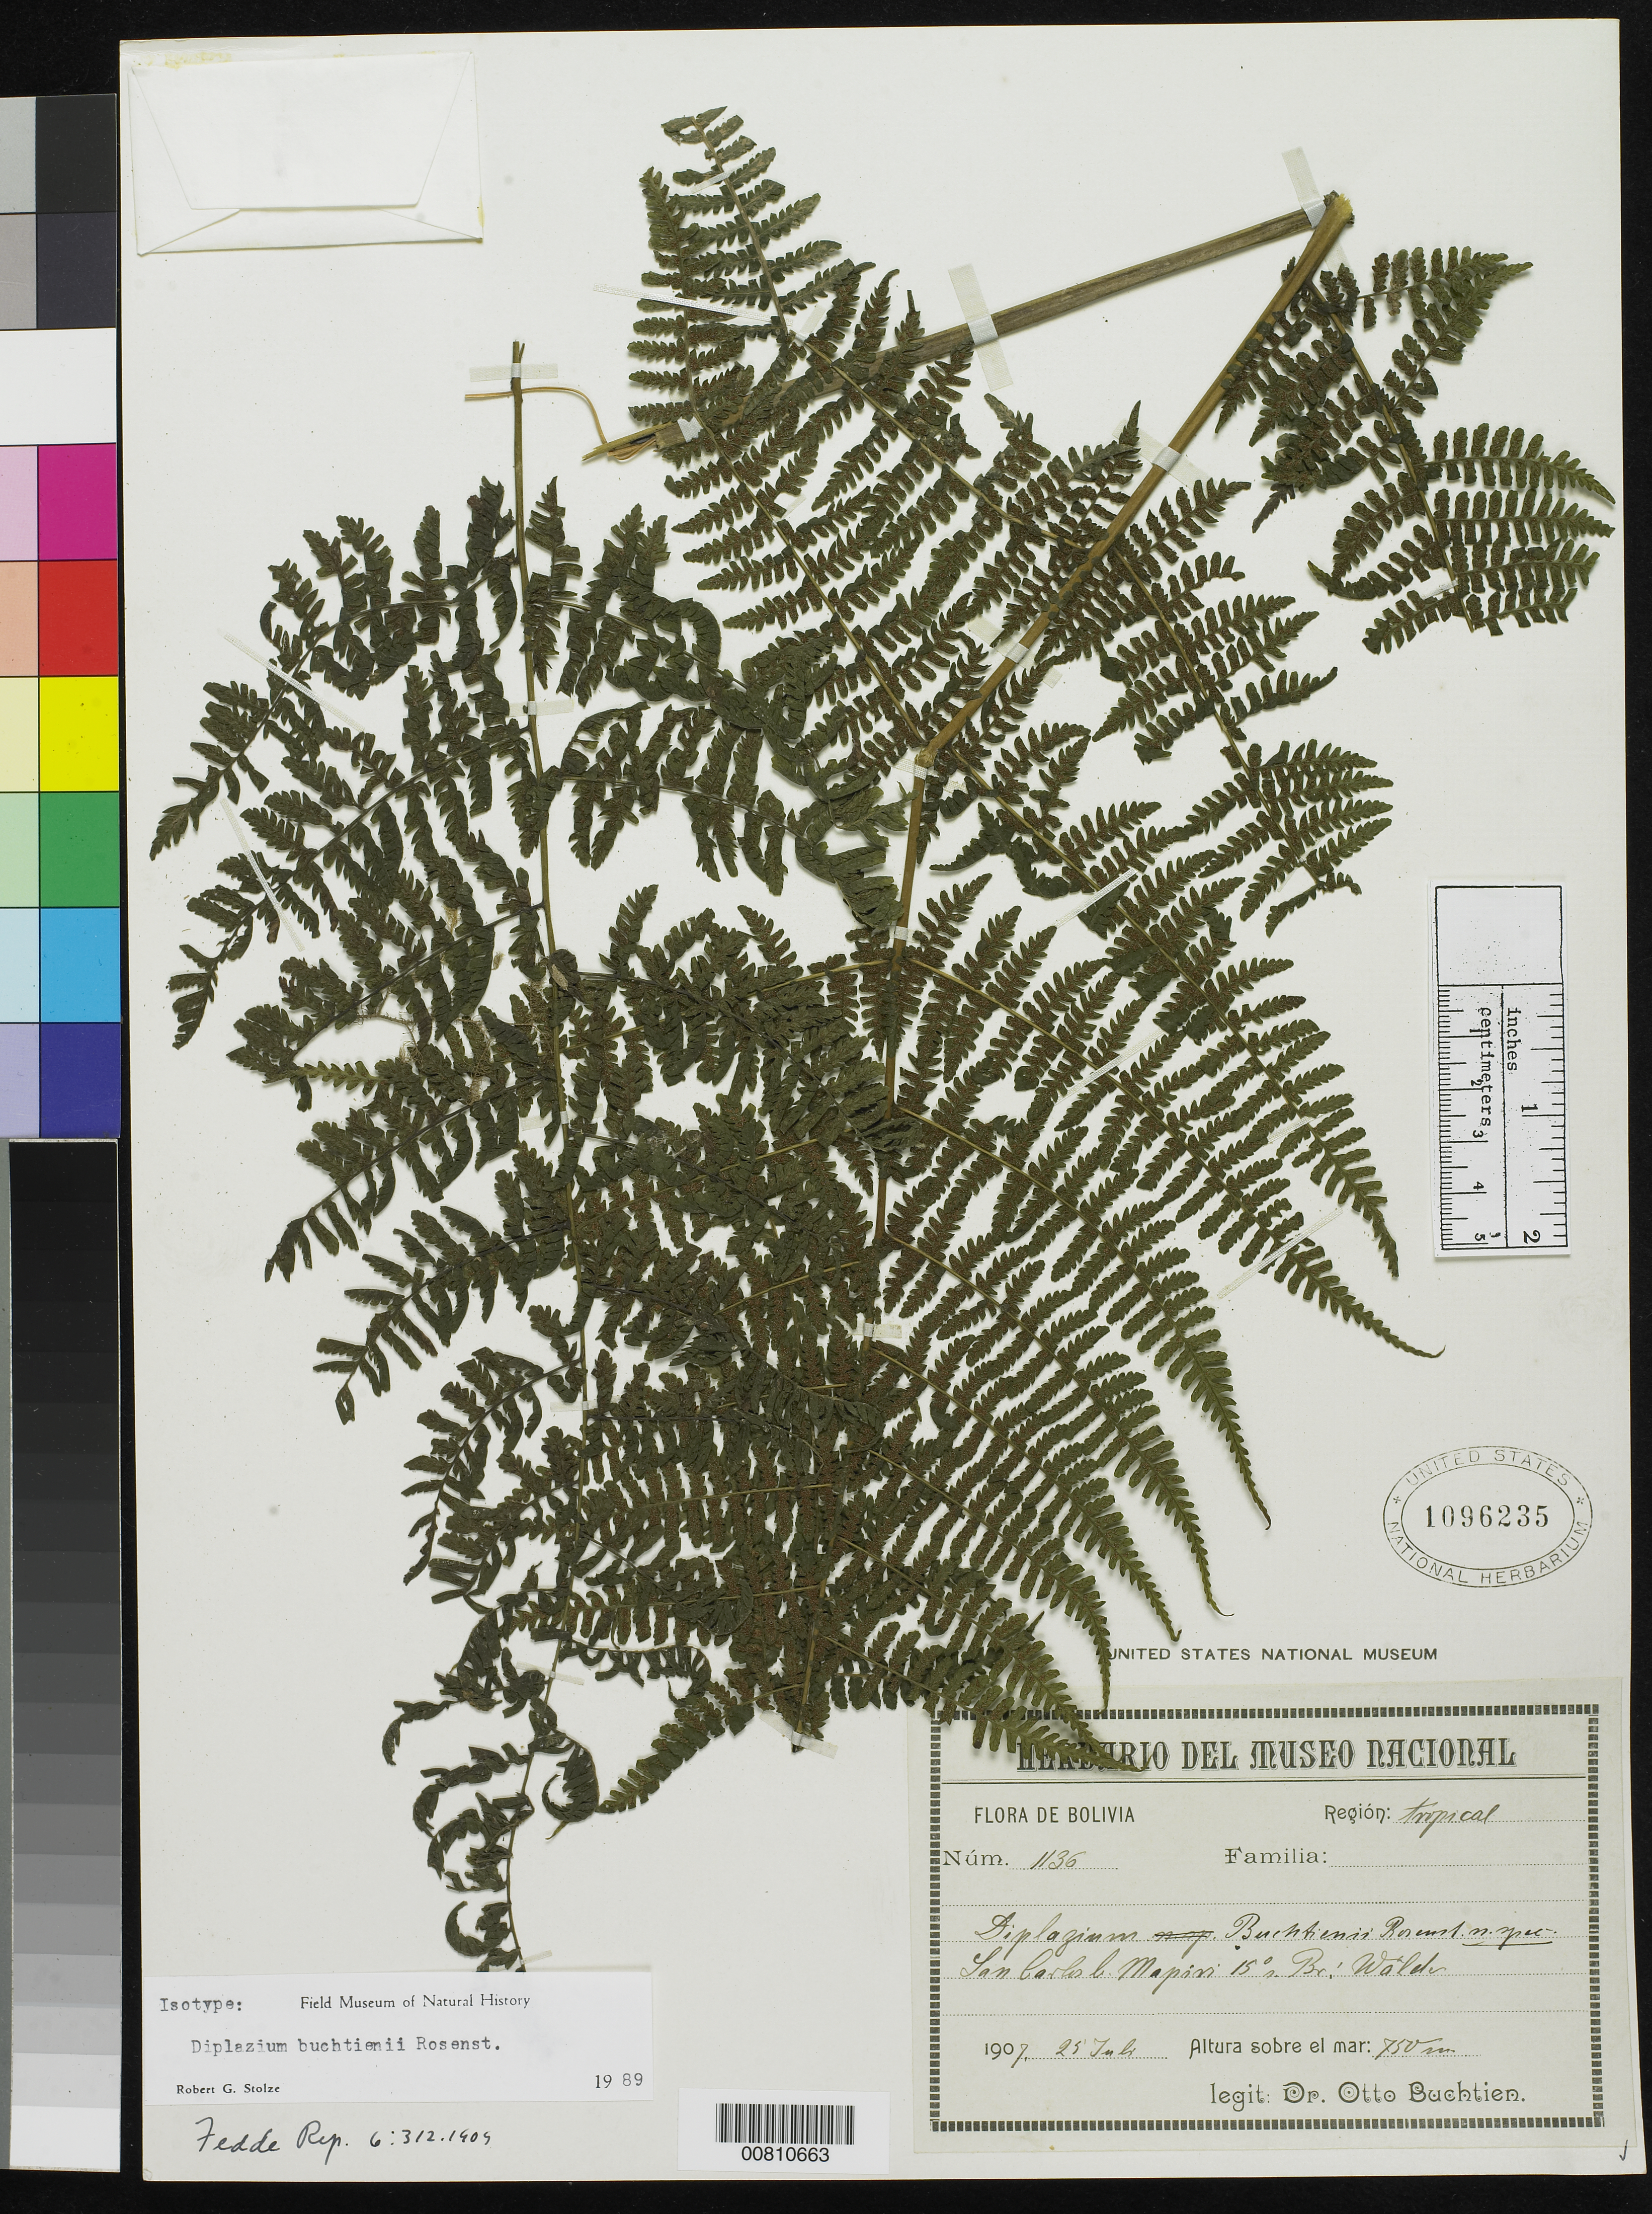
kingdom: Plantae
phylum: Tracheophyta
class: Polypodiopsida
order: Polypodiales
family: Athyriaceae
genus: Diplazium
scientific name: Diplazium buchtienii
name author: Rosenst.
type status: Isotype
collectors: O. Buchtien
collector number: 1136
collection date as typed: Jul 1907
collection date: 1907-07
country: Bolivia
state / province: La Paz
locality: San Carlos prope Mapiri.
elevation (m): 750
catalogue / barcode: US 1096235